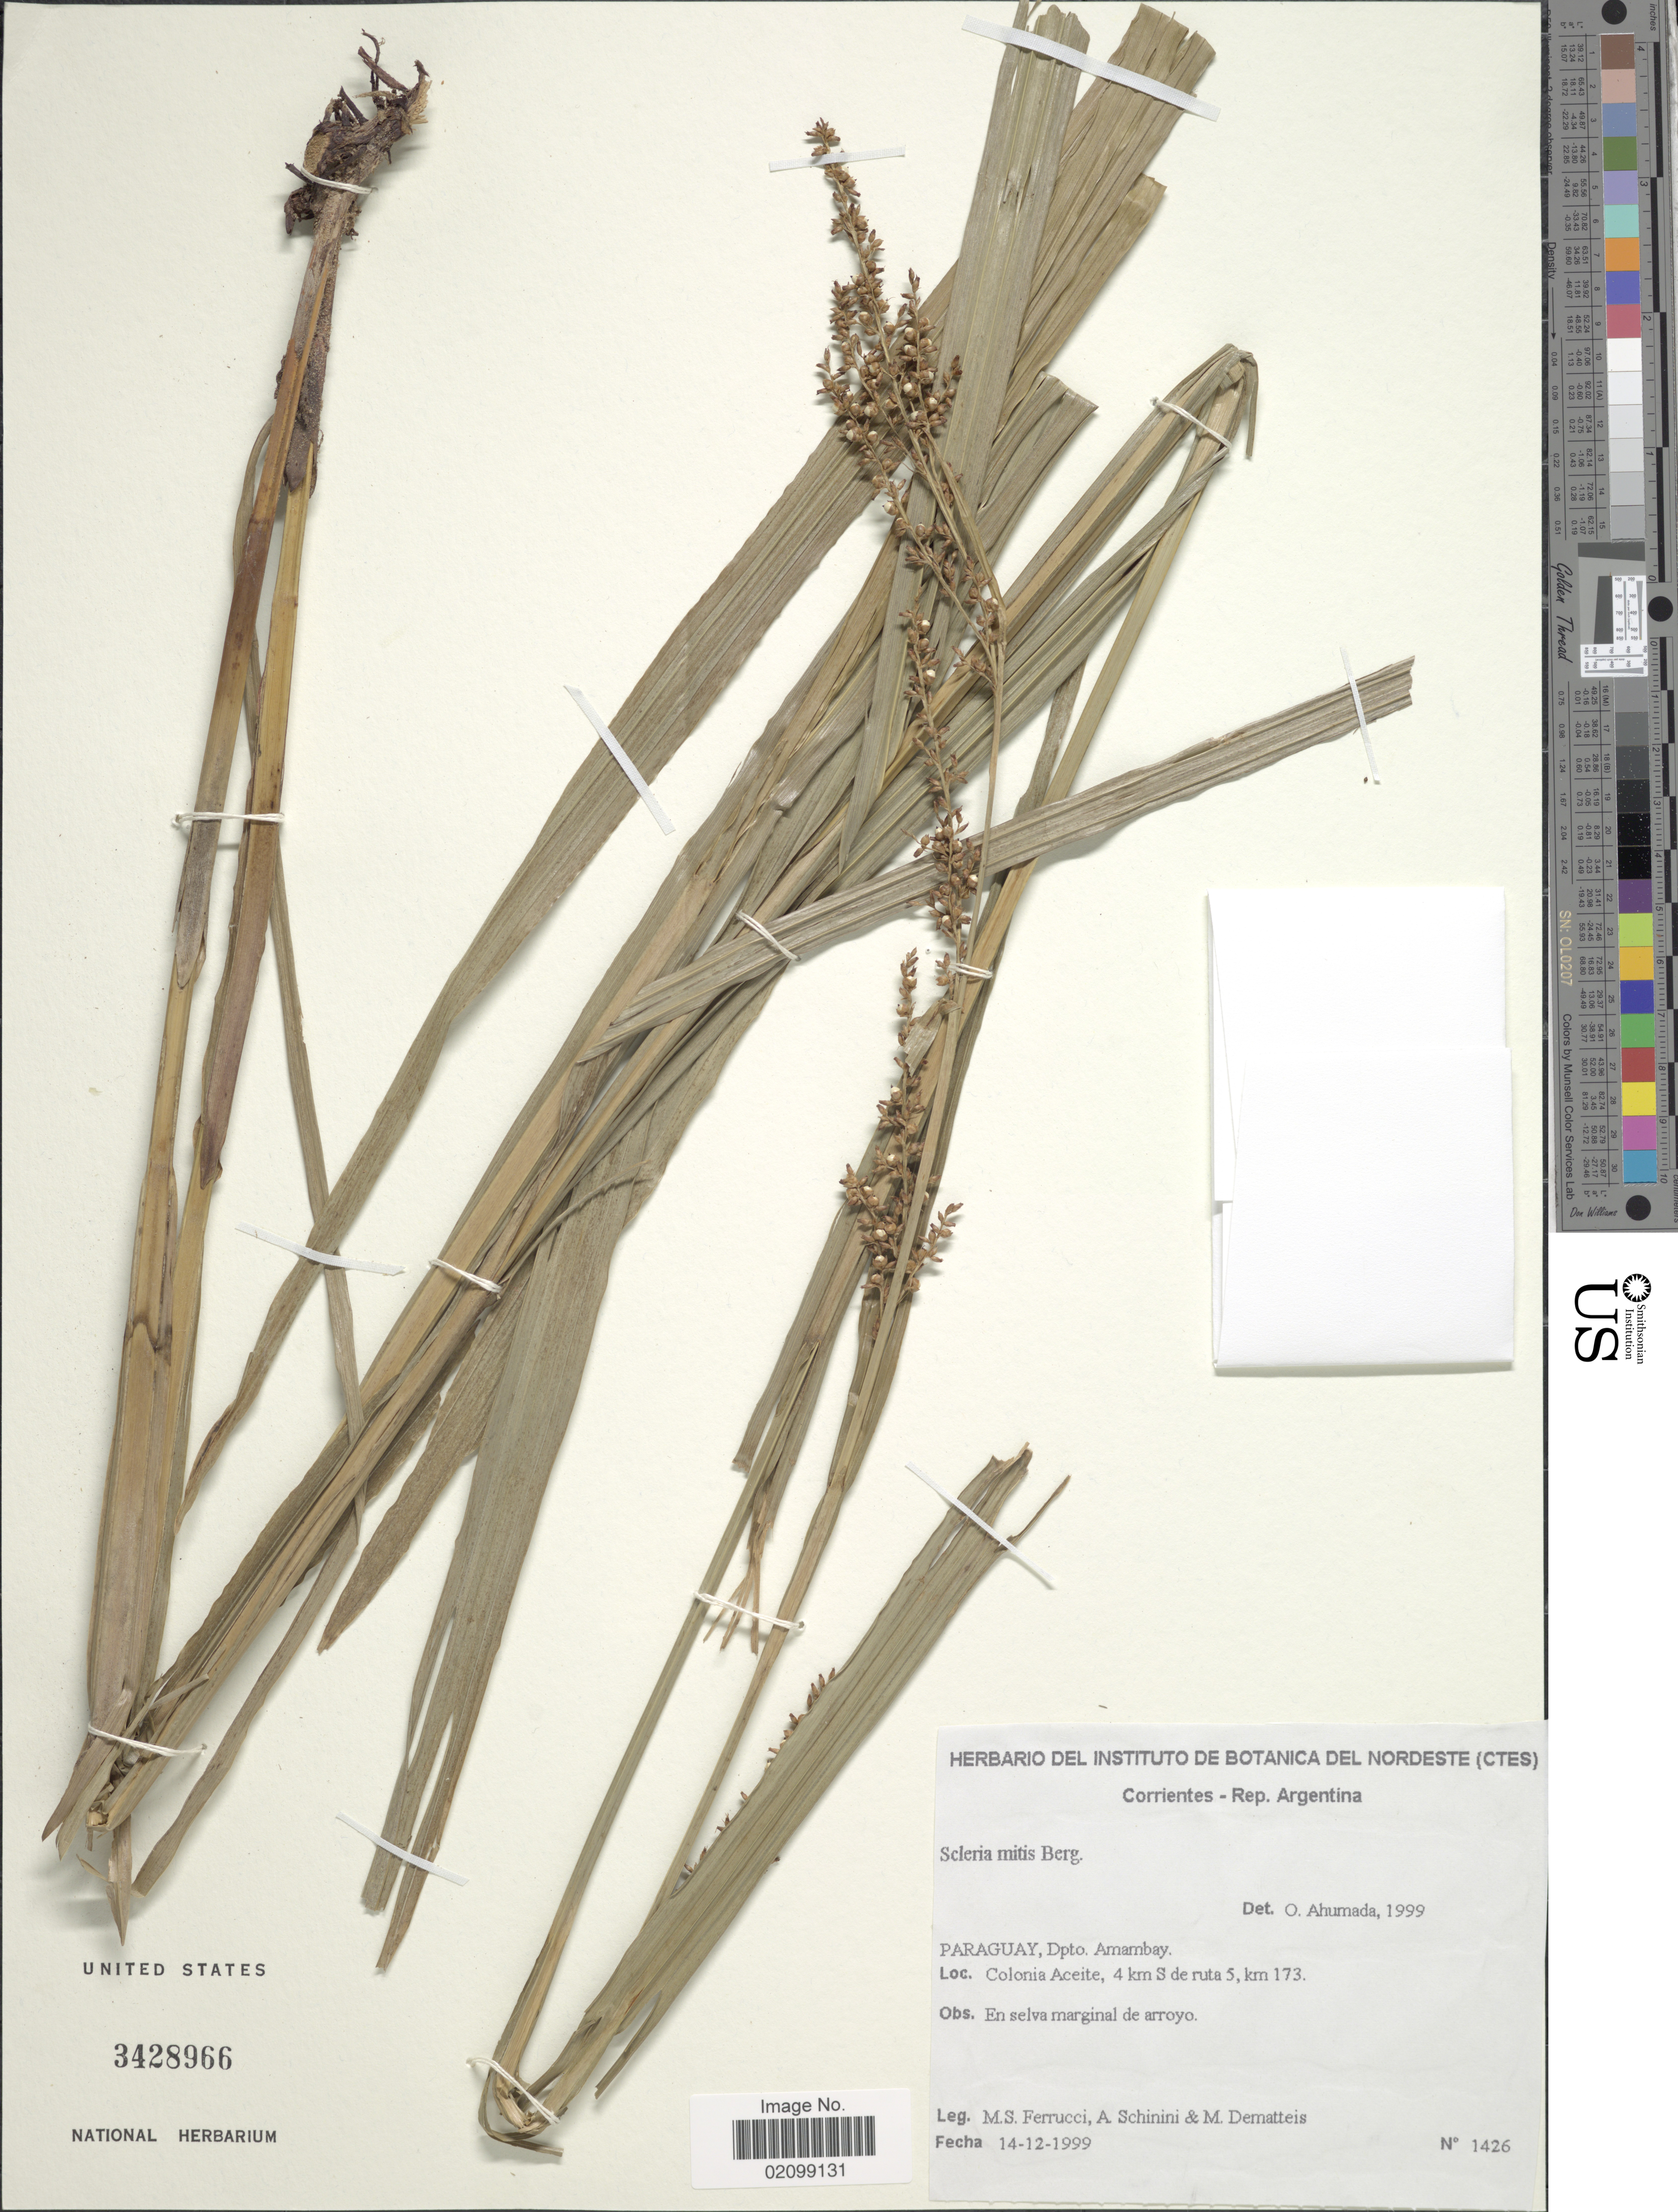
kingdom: Plantae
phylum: Tracheophyta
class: Liliopsida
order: Poales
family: Cyperaceae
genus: Scleria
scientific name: Scleria mitis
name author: P.J. Bergius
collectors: H. S. Ferrucci, A. Schinini & M. Dematteis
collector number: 1426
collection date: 1999-12-14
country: Paraguay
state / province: Amambay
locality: Paraguay, Dpto. Amambay, Colonia Aceite, 4 km S de ruta, km 173.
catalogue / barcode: US 3428966